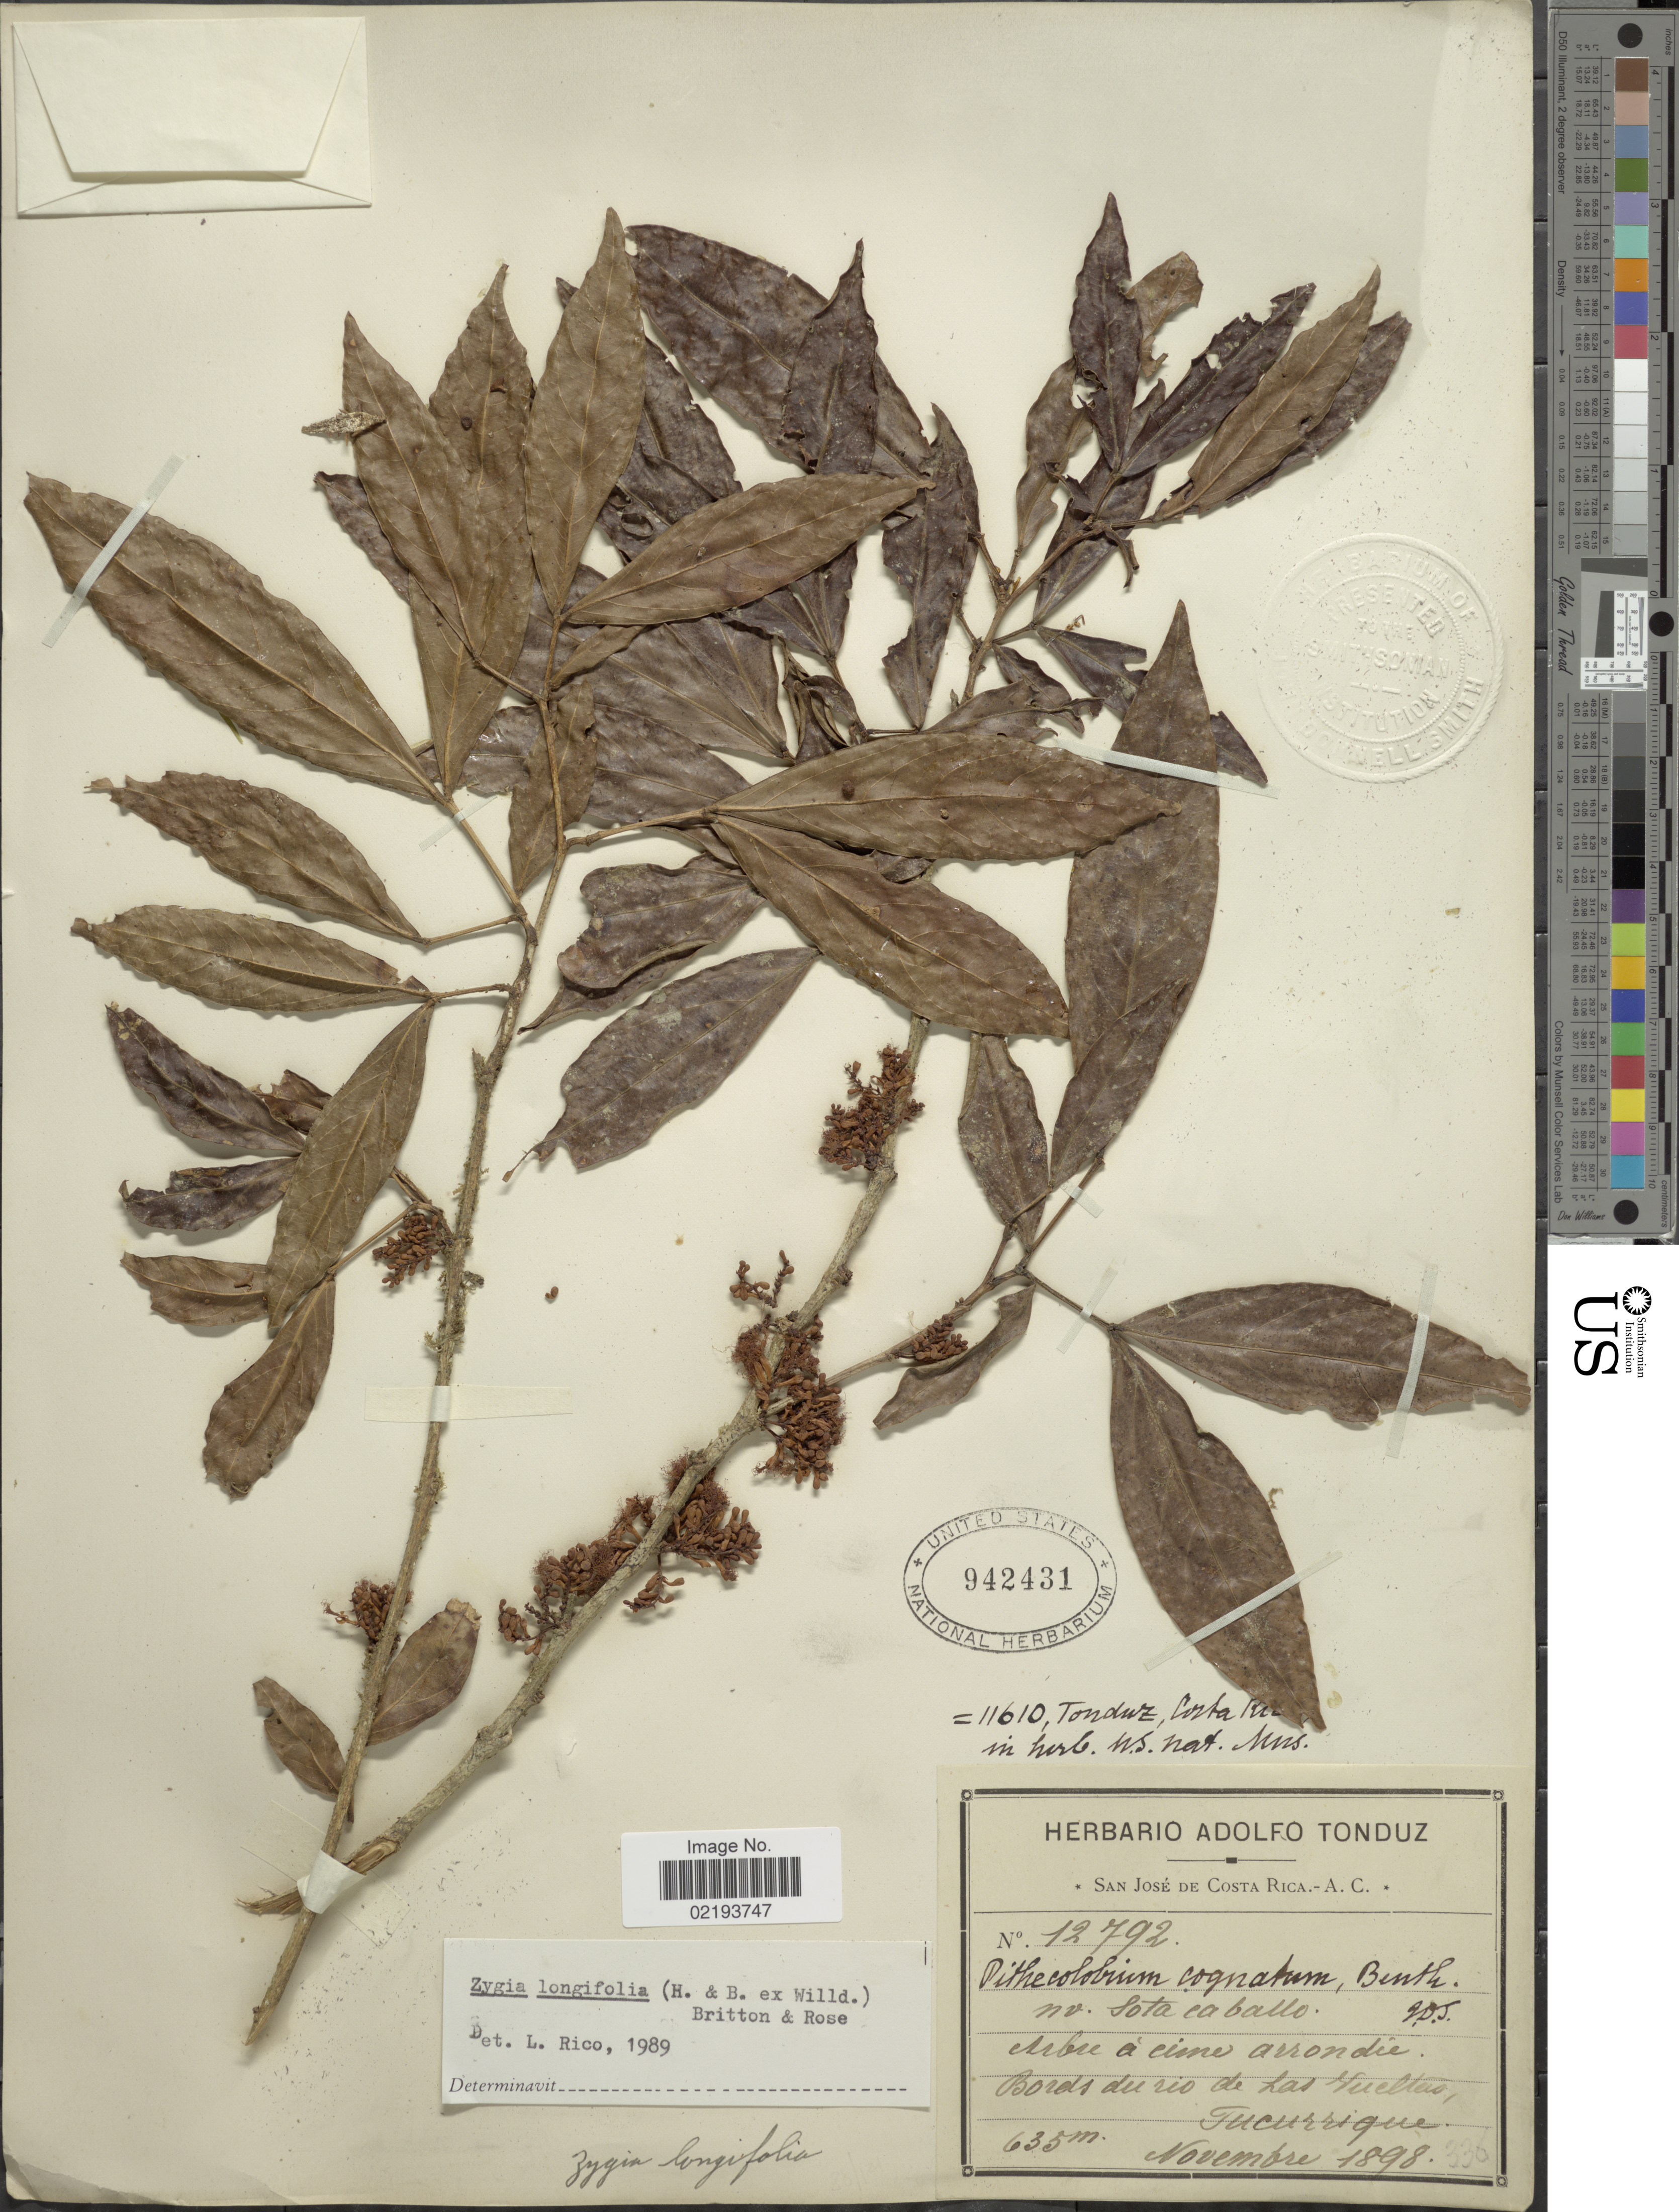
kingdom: Plantae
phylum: Tracheophyta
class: Magnoliopsida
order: Fabales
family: Fabaceae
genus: Zygia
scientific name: Zygia longifolia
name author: (Willd.) Britton & Rose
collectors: ex Herb. Adolfo Tonduz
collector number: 12792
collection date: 1898-11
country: Costa Rica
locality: Bords du rio de Las Vueltas, Tucurrique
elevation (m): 635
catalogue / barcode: US 942431